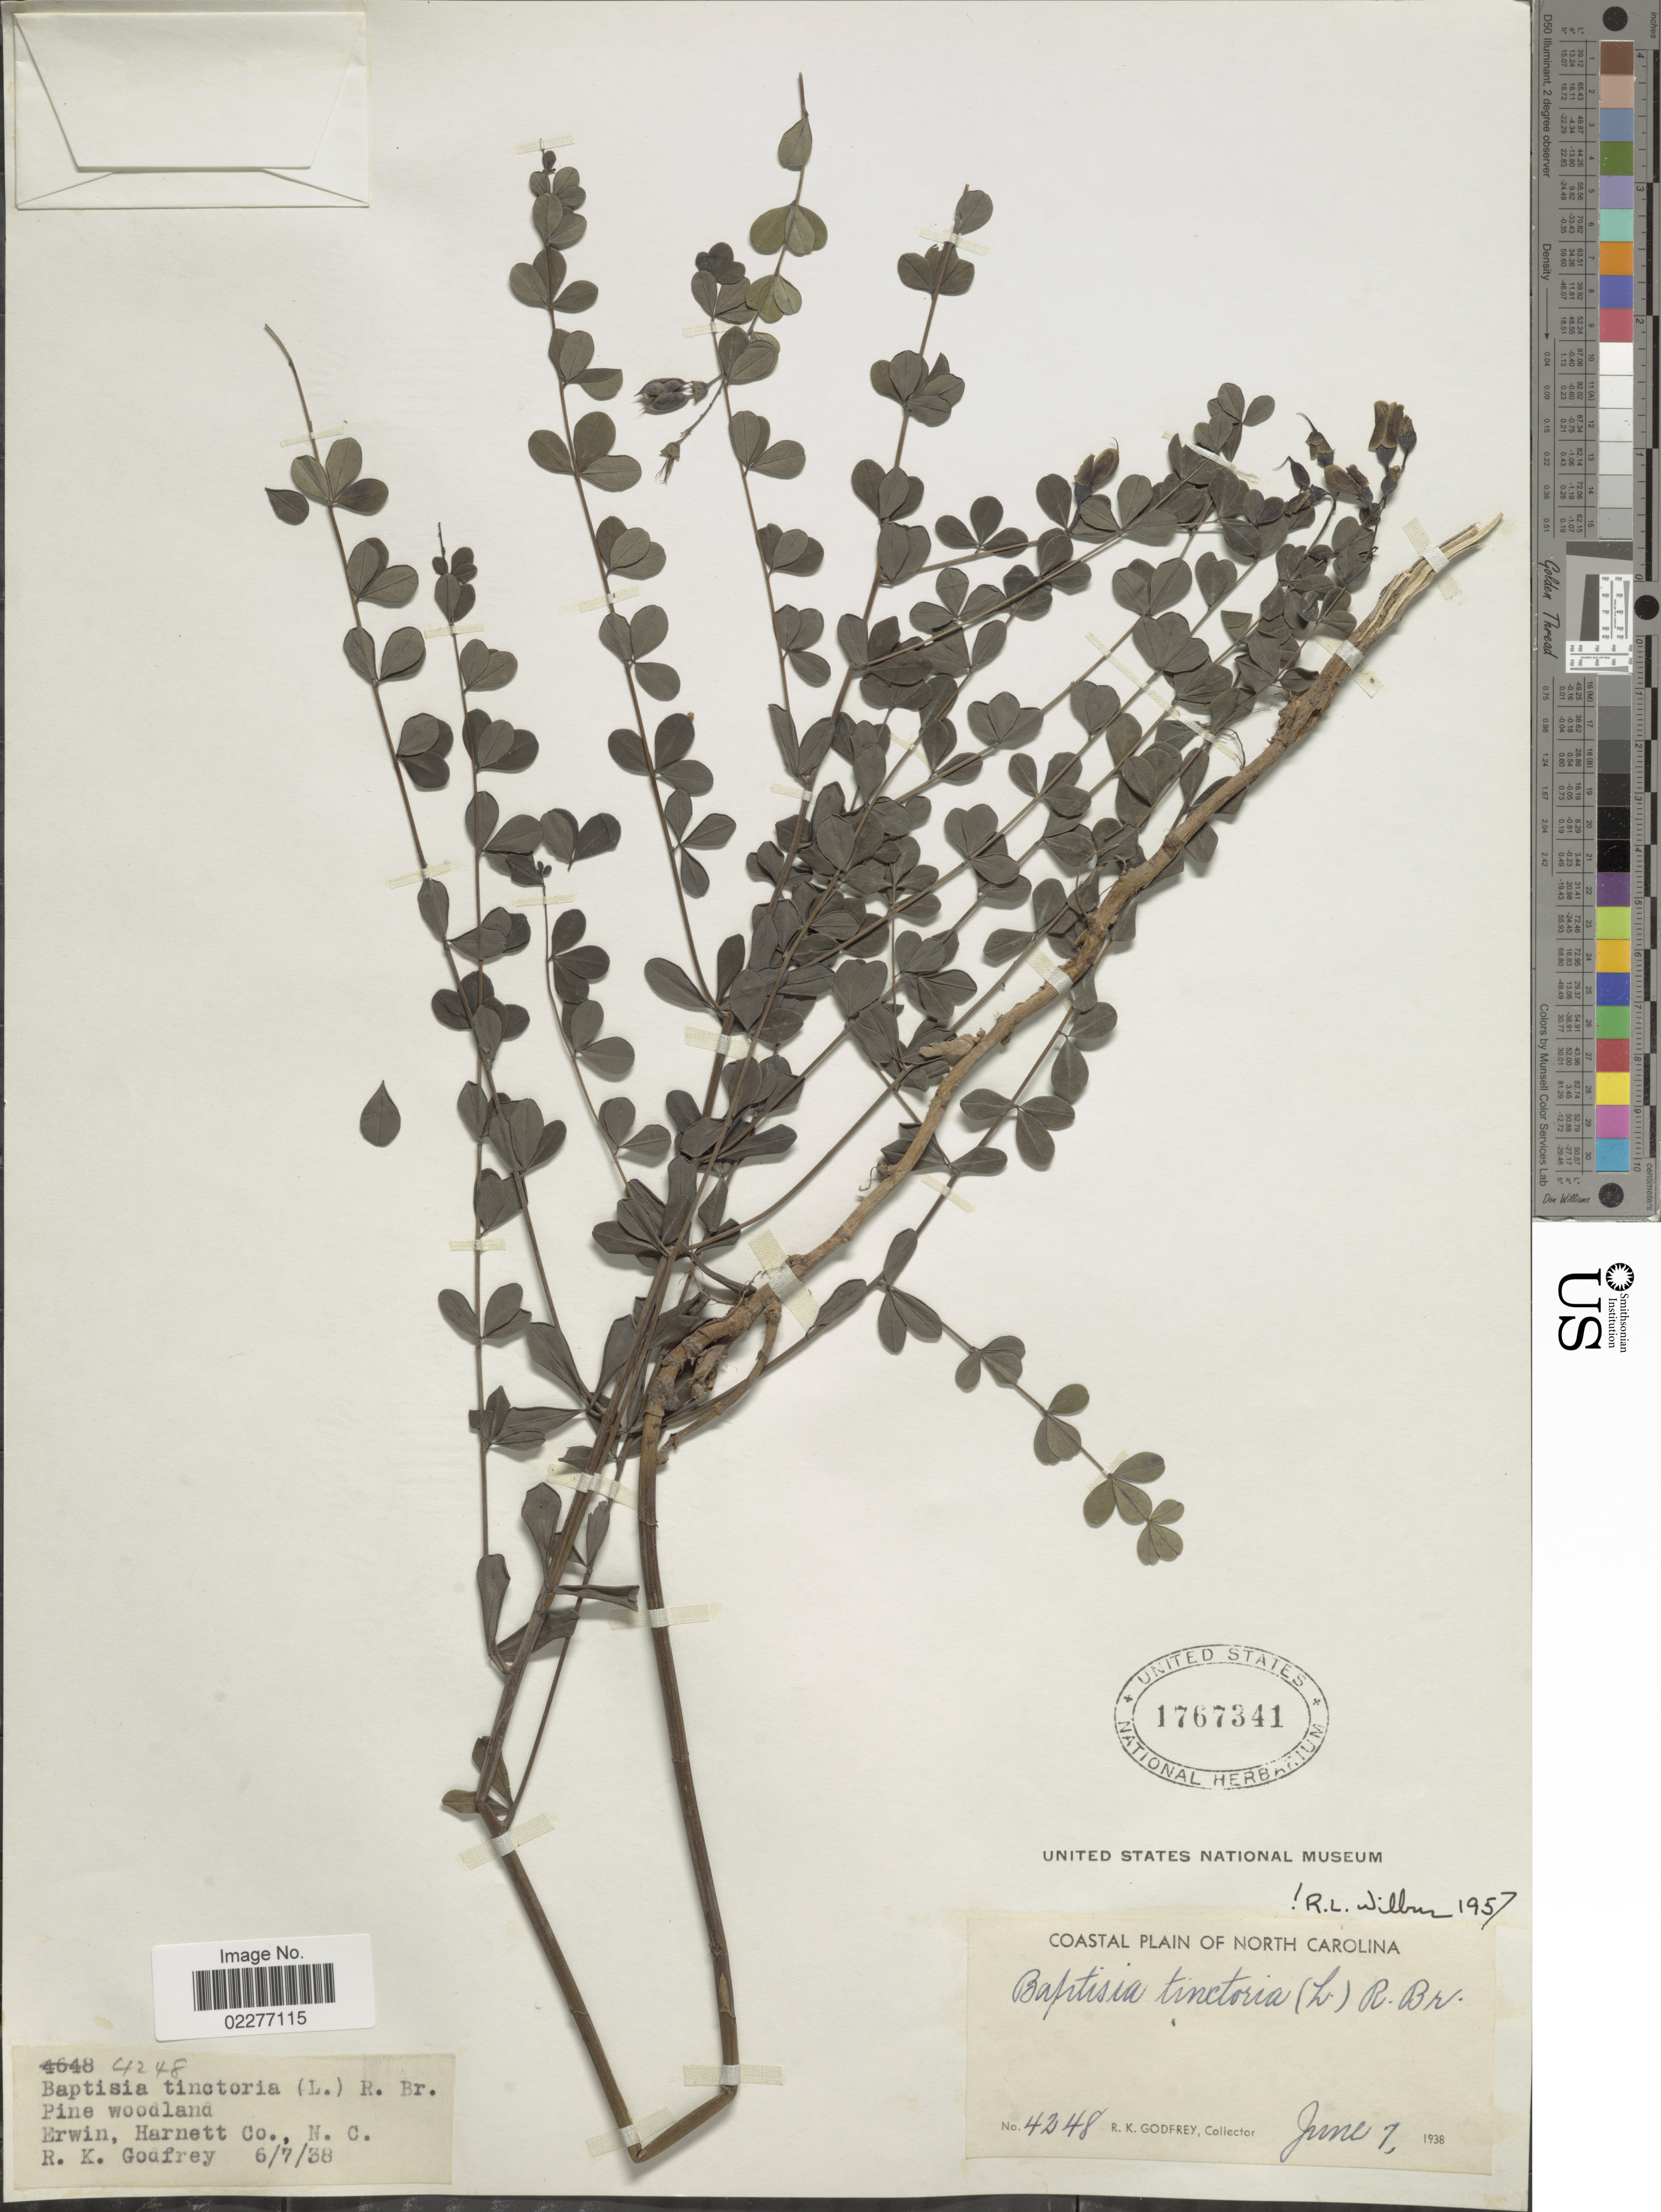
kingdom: Plantae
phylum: Tracheophyta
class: Magnoliopsida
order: Fabales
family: Fabaceae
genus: Baptisia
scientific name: Baptisia tinctoria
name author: (L.) R. Br.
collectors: R. K. Godfrey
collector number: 4248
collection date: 1938-06-07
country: United States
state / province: North Carolina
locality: Coastal Plain of North Carolina, Pine woodland, Erwin, Harnett Co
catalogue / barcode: US 1767341